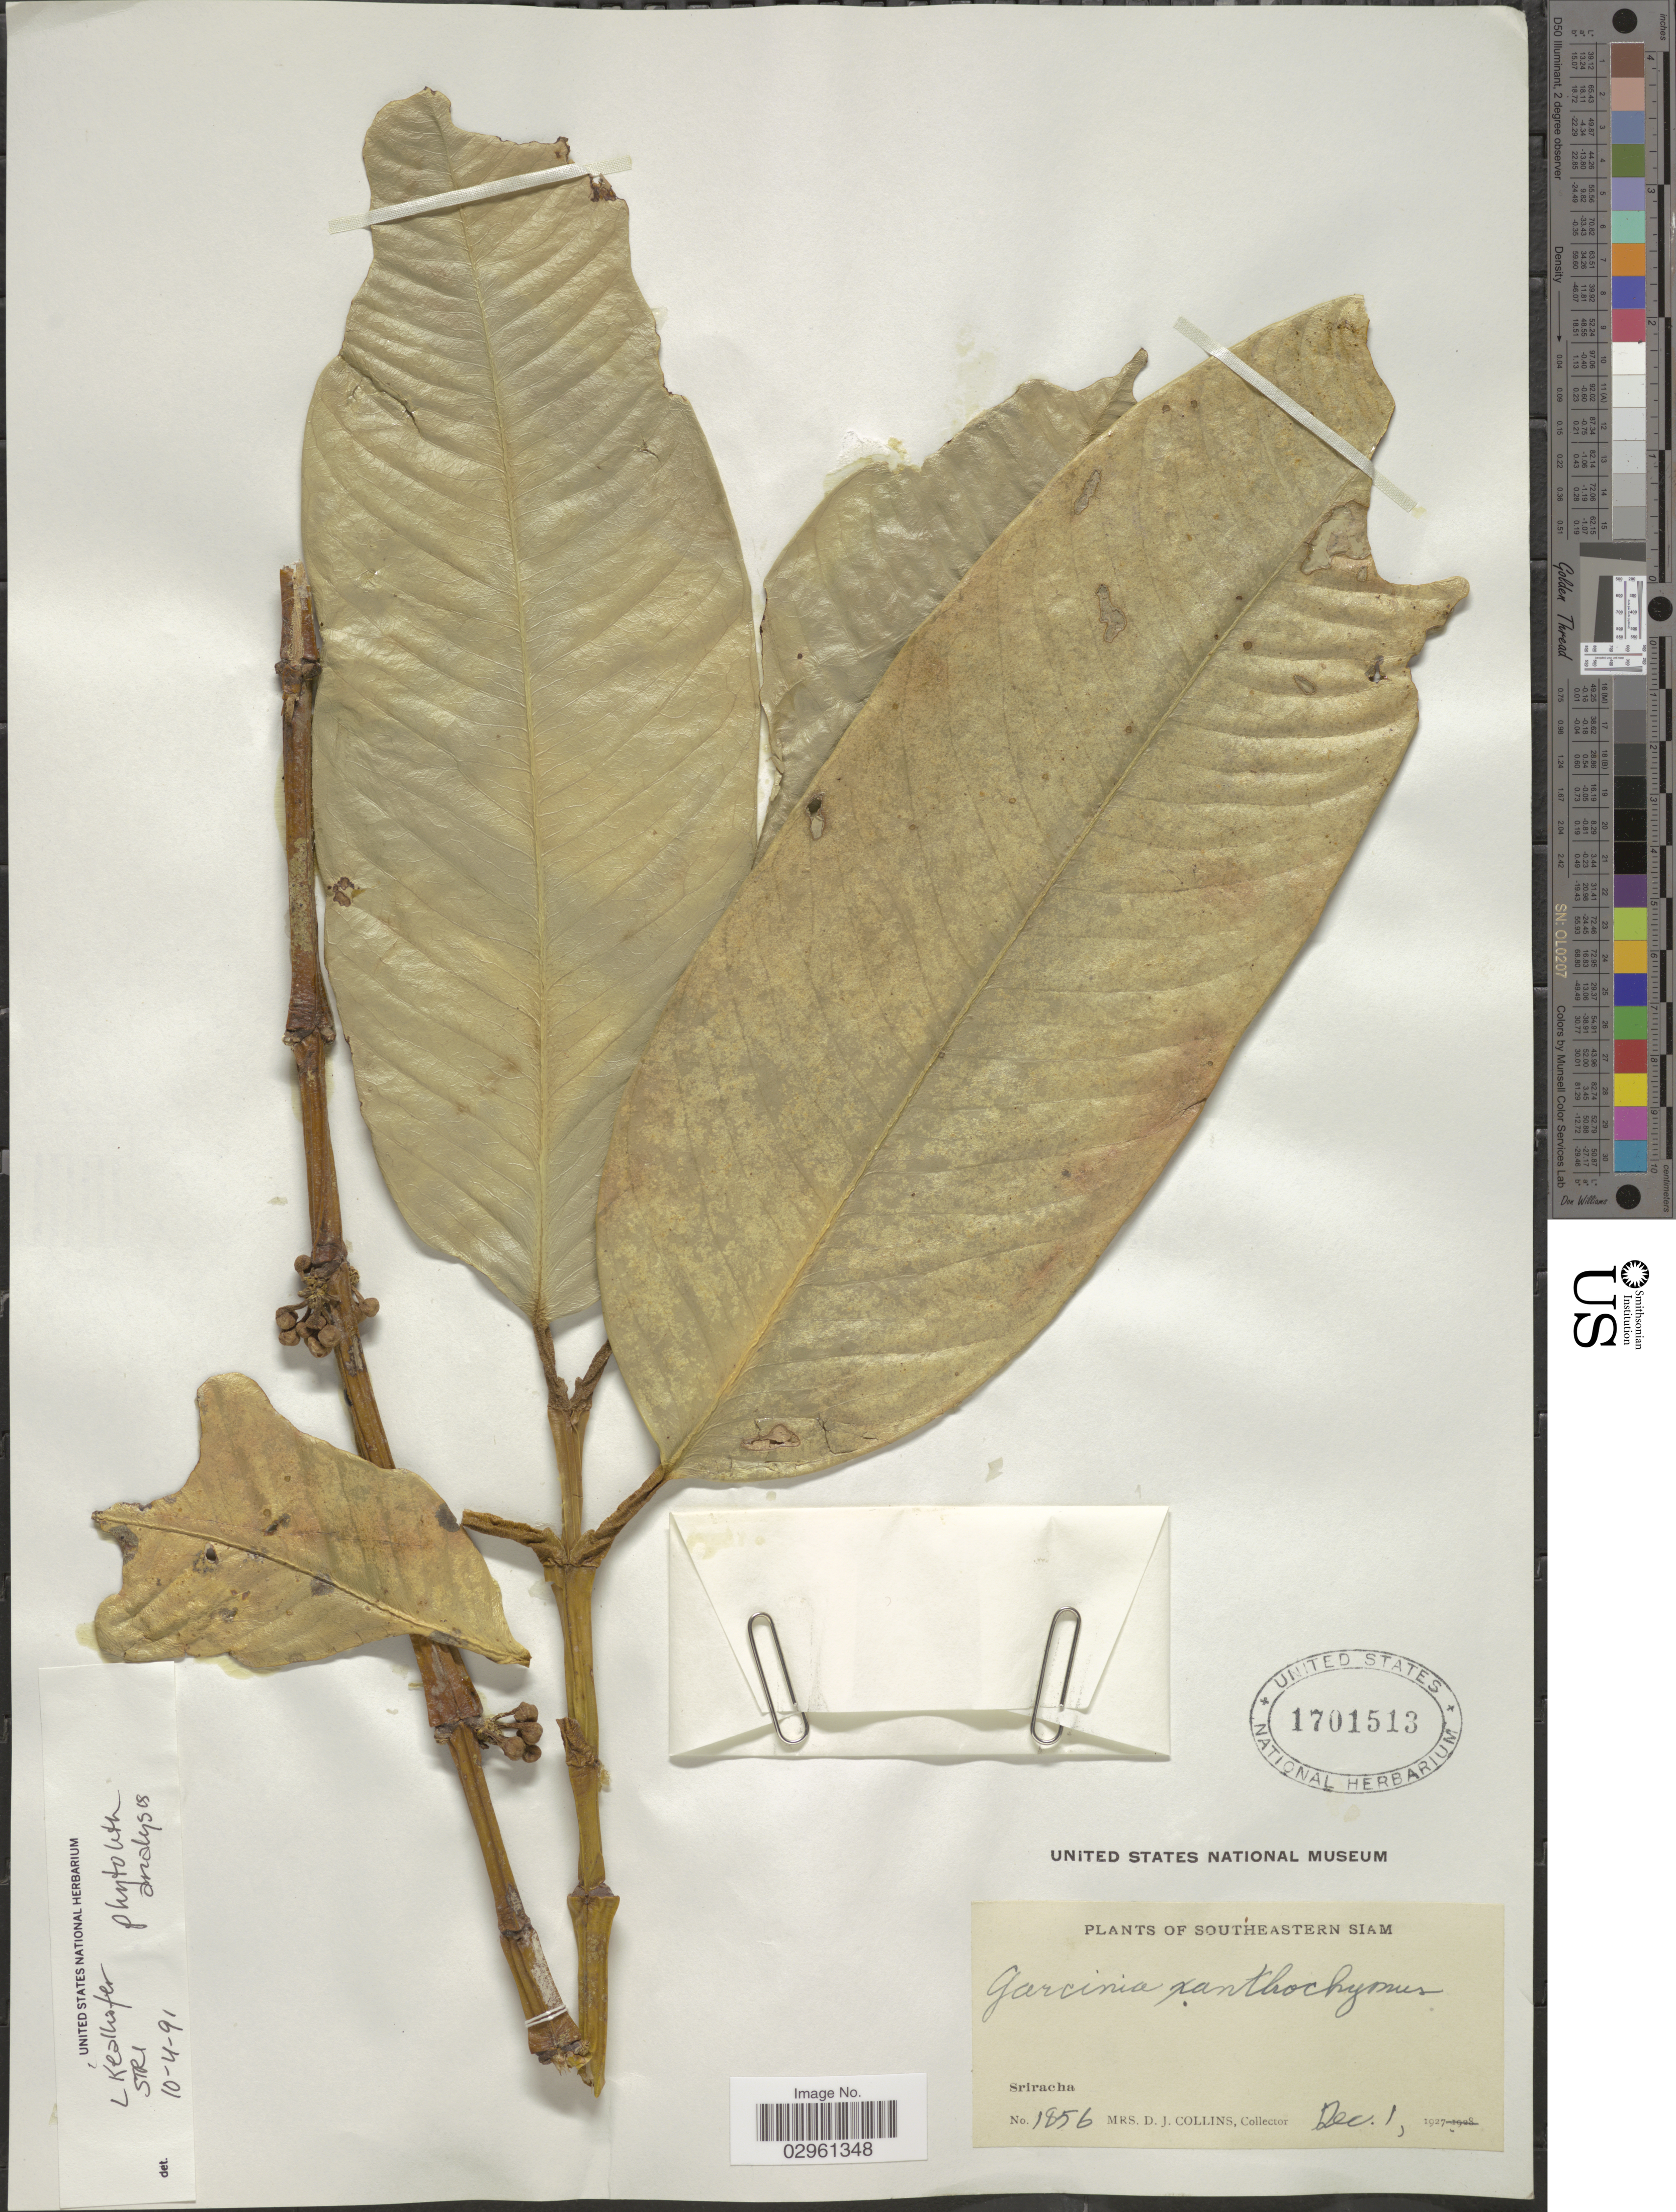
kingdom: Plantae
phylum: Tracheophyta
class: Magnoliopsida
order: Malpighiales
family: Clusiaceae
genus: Garcinia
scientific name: Garcinia xanthochymus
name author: Hook. f. ex T. Anderson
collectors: Mrs. D. J. Collins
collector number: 1856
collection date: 1927-12-01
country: Thailand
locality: Southeastern Siam. Sriracha.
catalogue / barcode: US 1701513